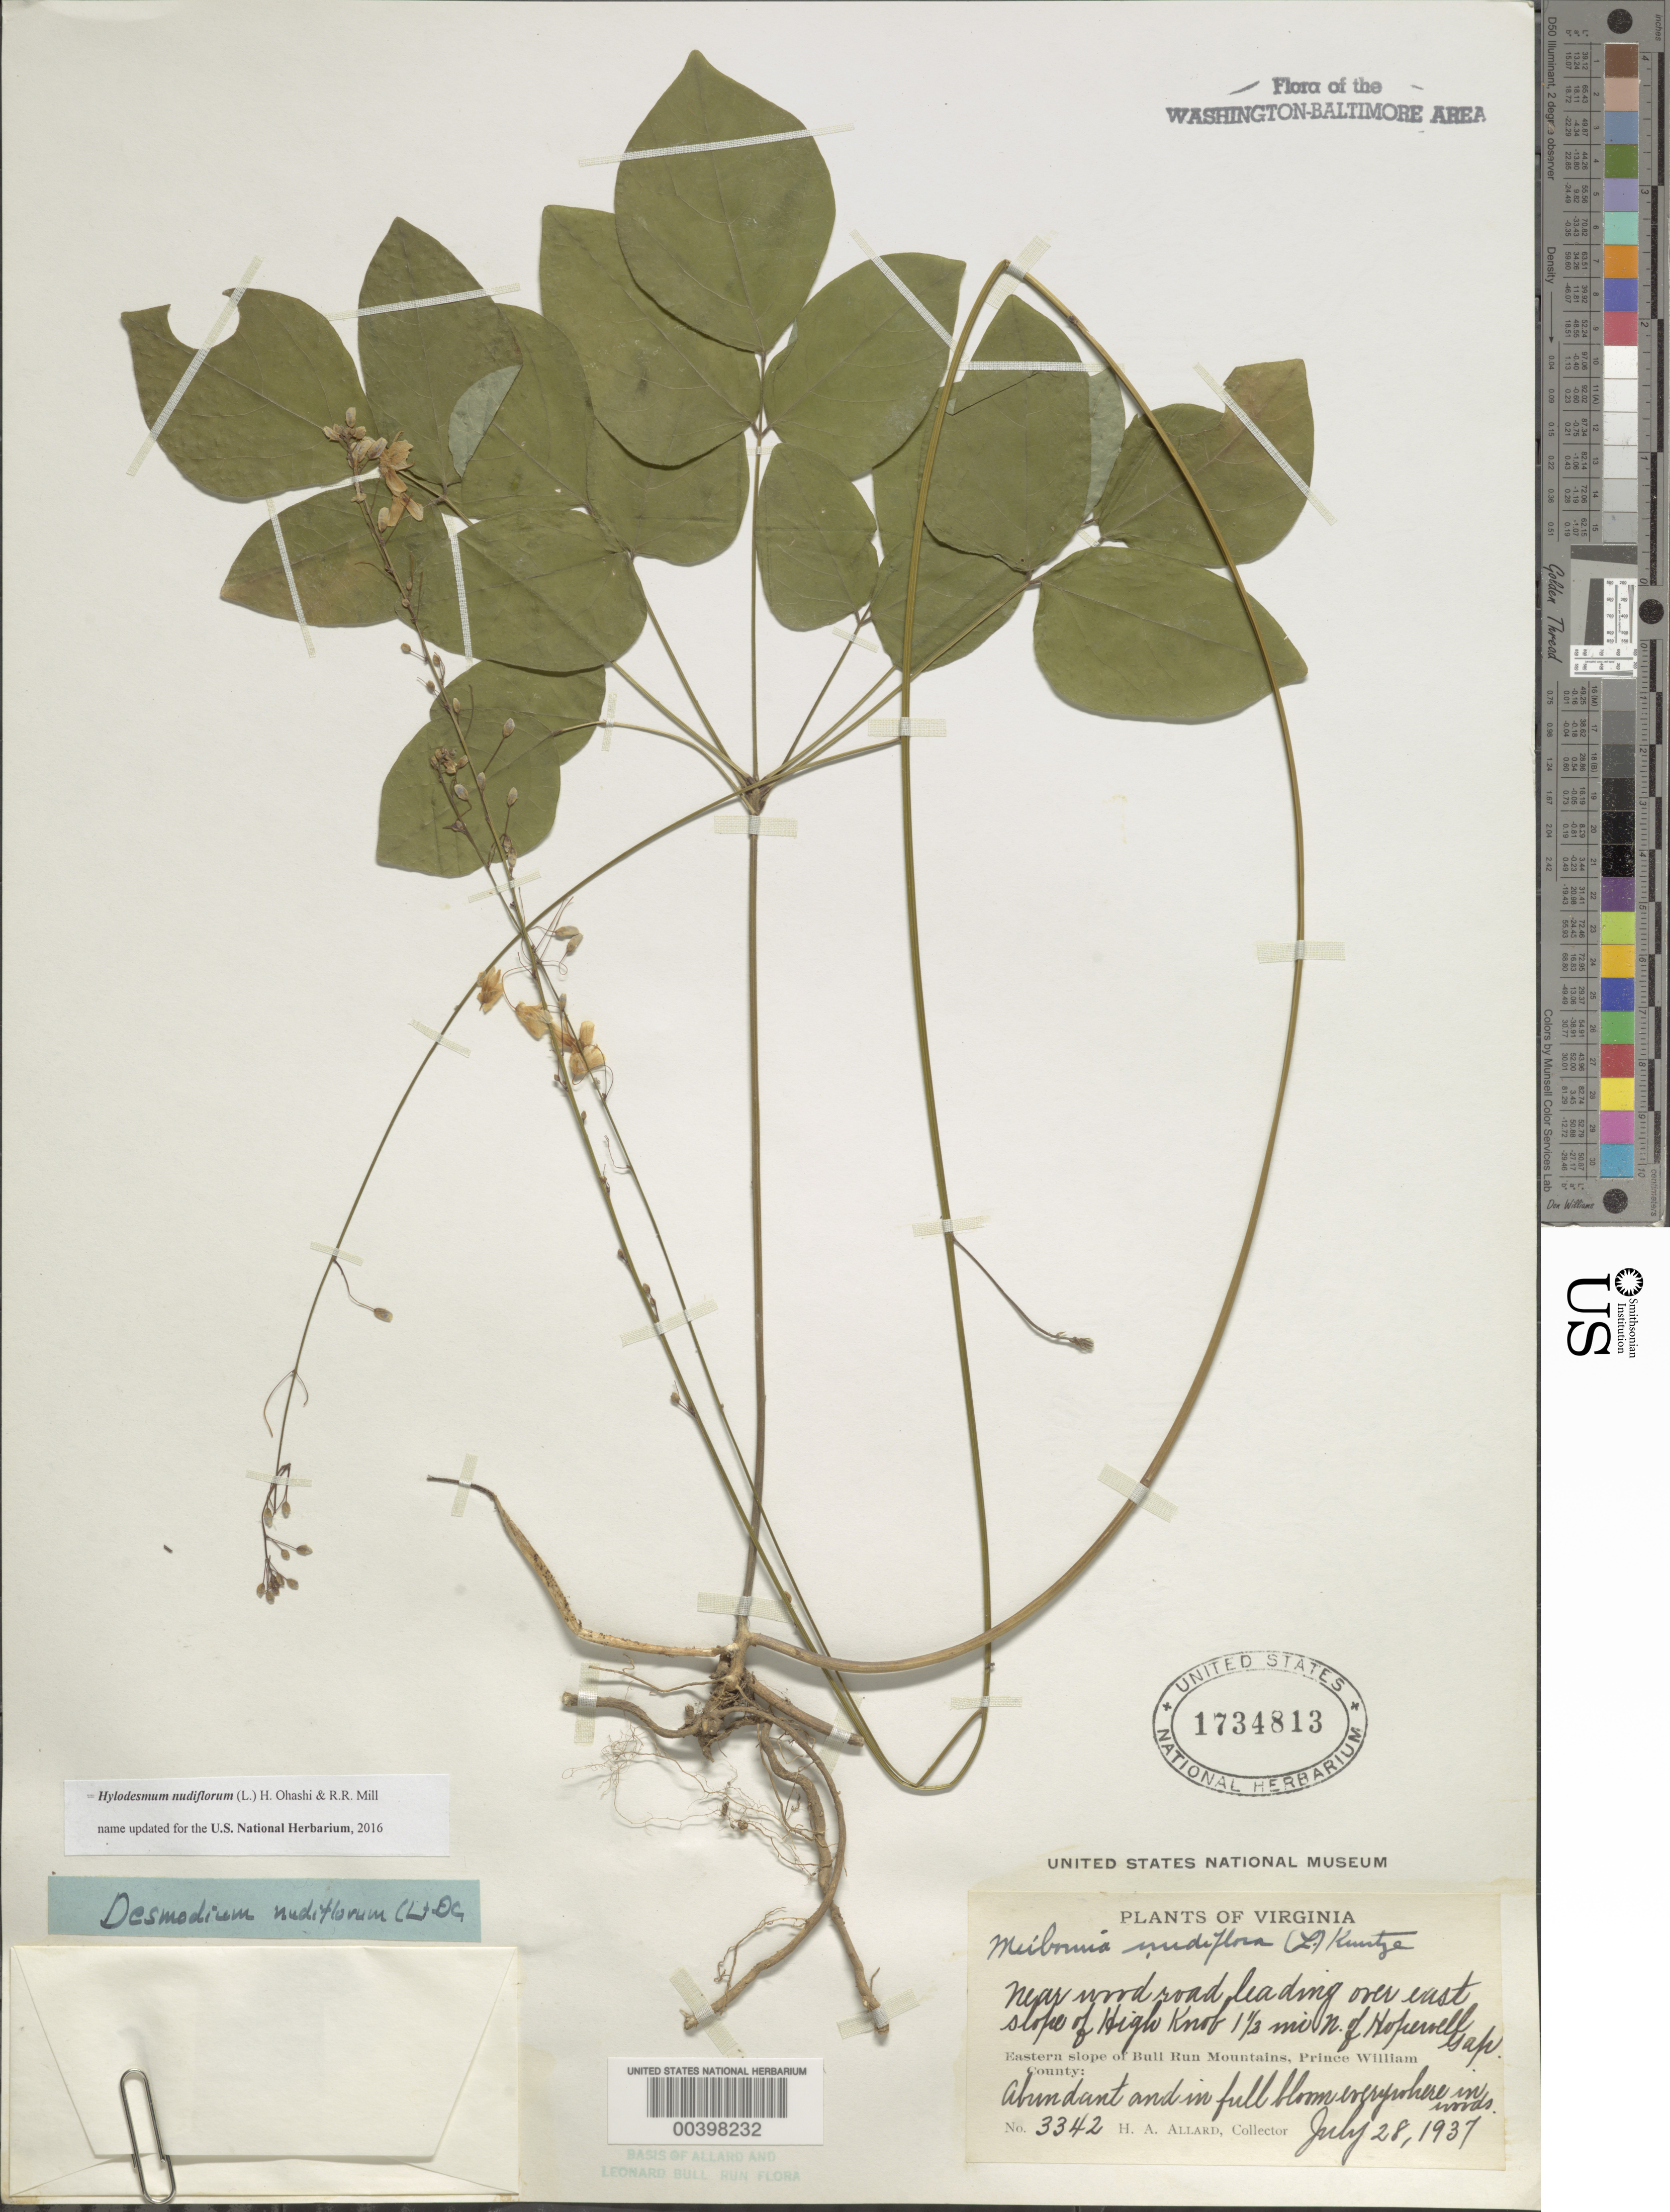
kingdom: Plantae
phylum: Tracheophyta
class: Magnoliopsida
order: Fabales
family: Fabaceae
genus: Hylodesmum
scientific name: Hylodesmum nudiflorum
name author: (L.) H. Ohashi & R.R. Mill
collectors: H. A. Allard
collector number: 3342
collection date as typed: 28 Jul 1937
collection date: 1937-07-28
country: United States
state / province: Virginia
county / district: Prince William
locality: East slope High Knob, north of Hopewell Gap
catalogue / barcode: US 1734813